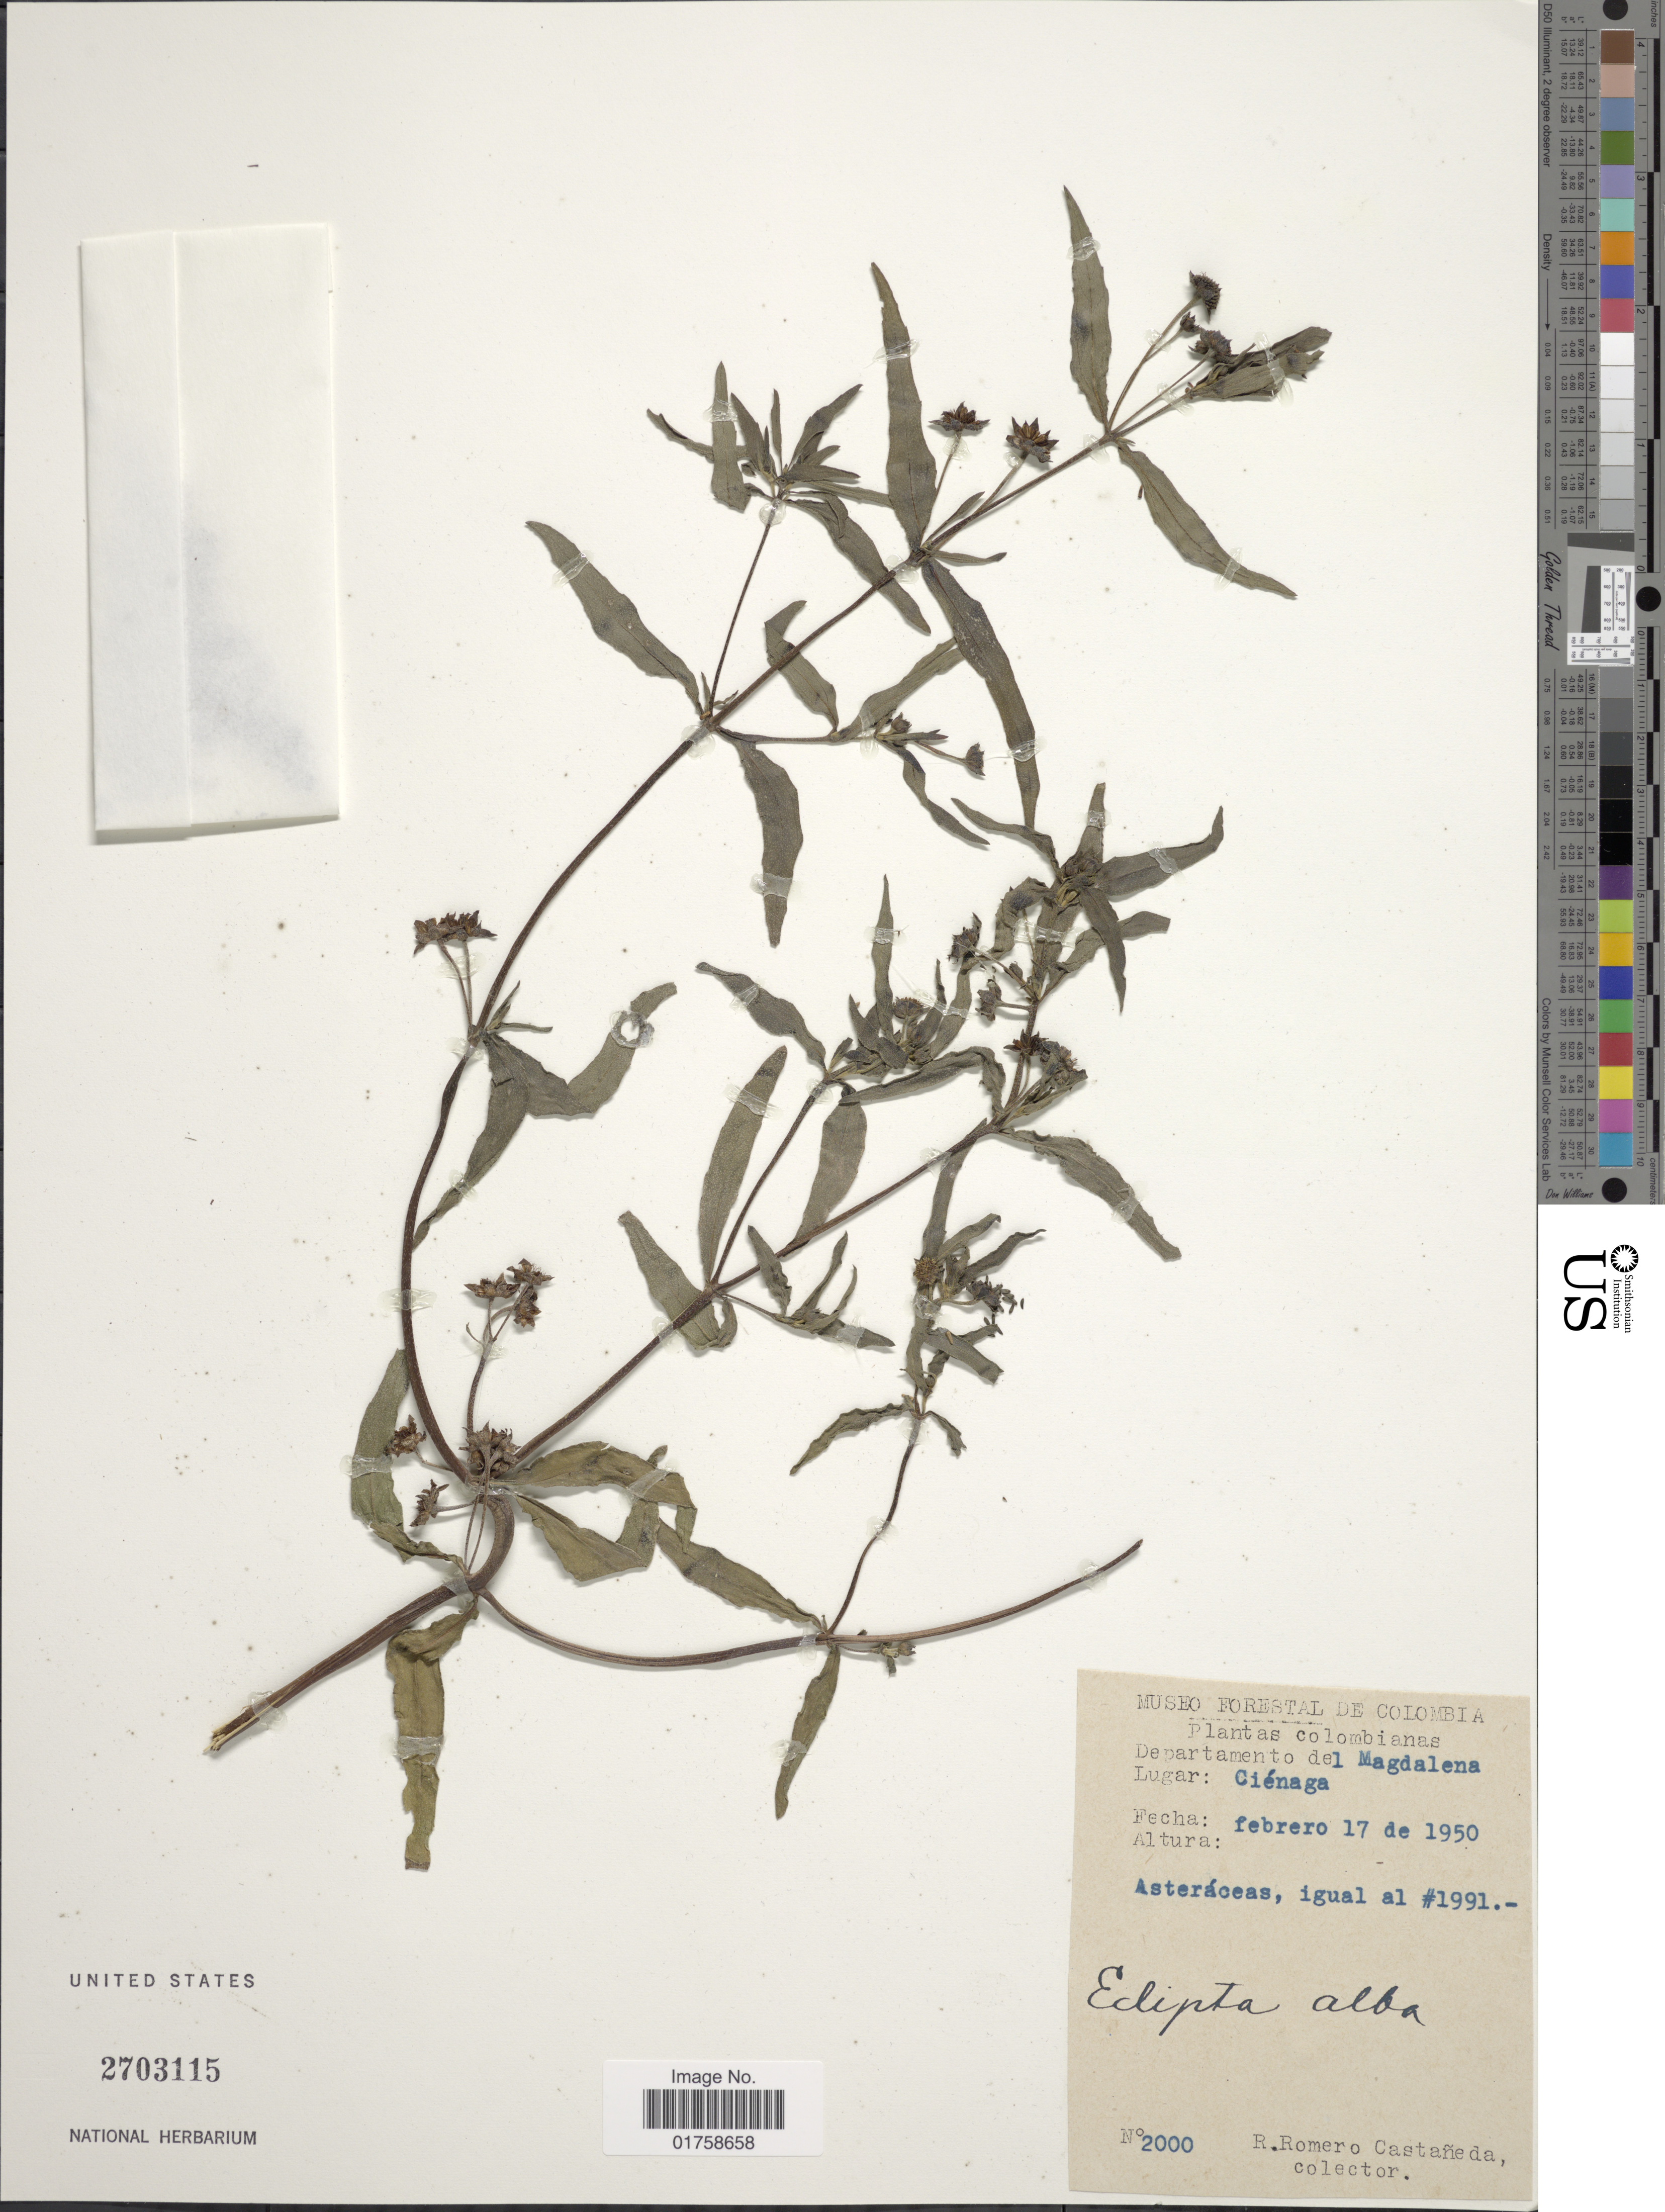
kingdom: Plantae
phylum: Tracheophyta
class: Magnoliopsida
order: Asterales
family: Asteraceae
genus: Eclipta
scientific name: Eclipta alba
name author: (L.) Hassk.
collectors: R. Romero Castañeda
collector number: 2000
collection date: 1950-02-17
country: Colombia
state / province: Magdalena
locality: Colombianas. Departamento del Magdalena. Lugar: Cienaga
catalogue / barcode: US 2703115